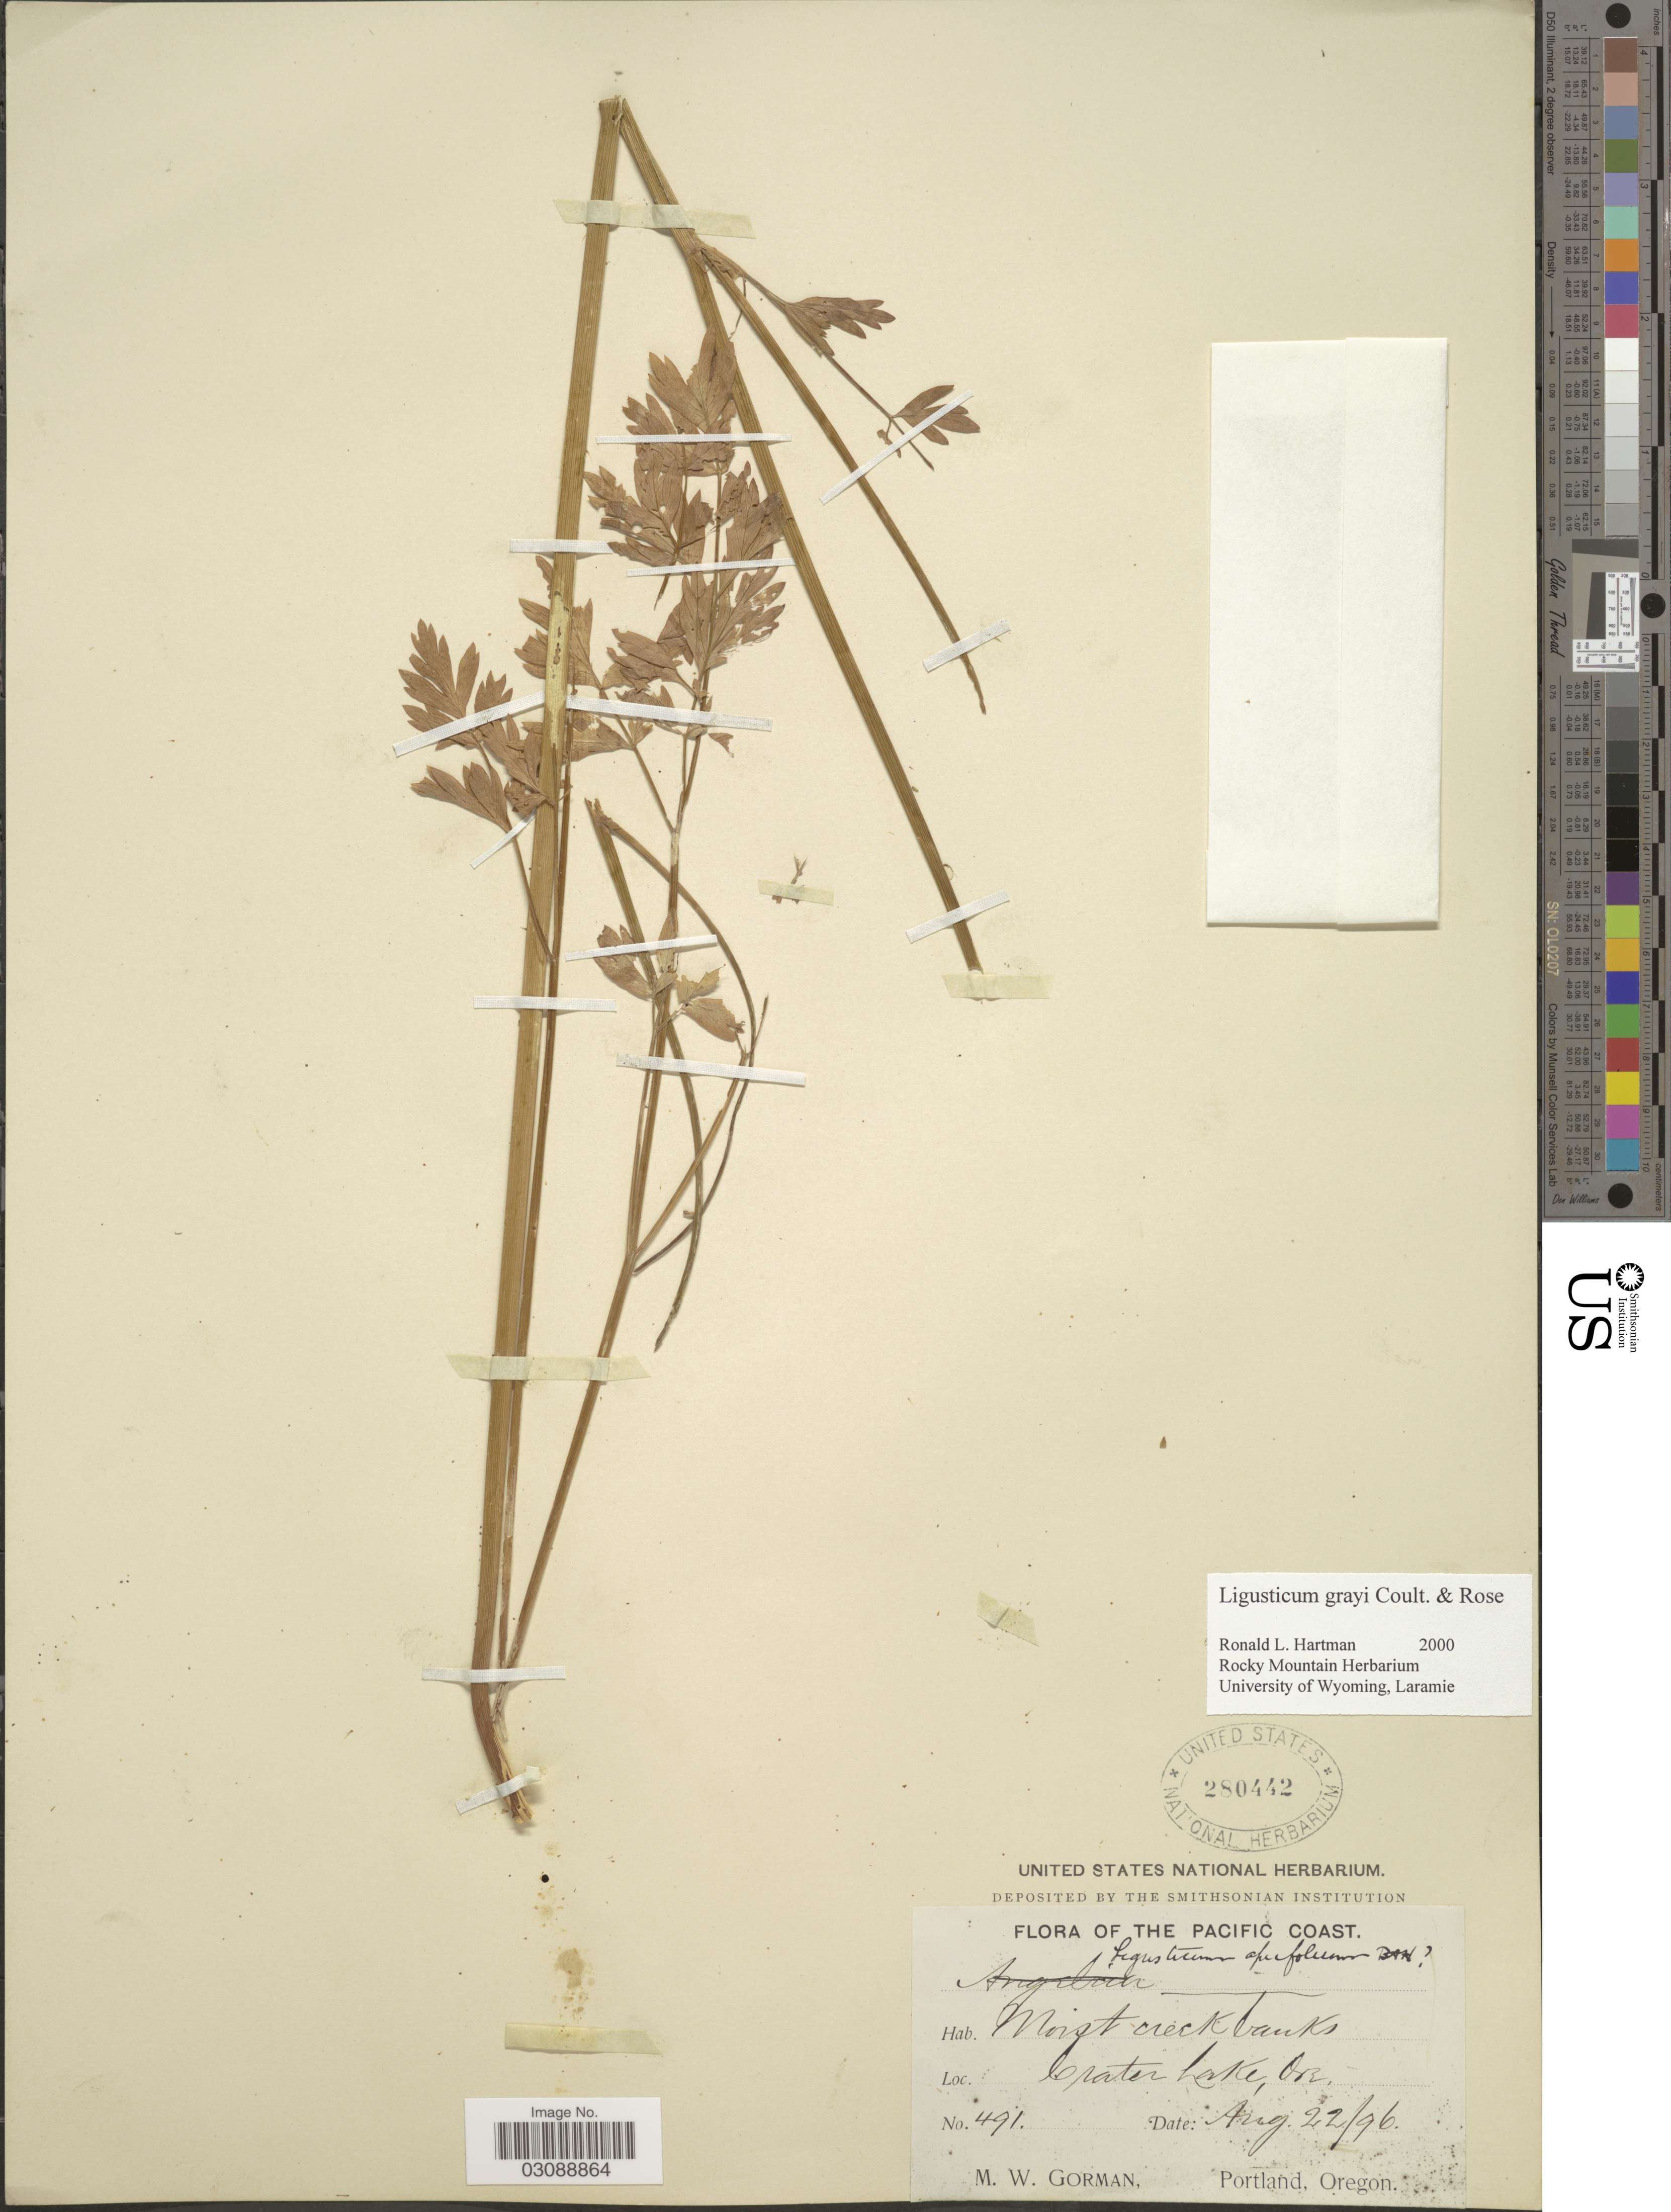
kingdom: Plantae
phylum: Tracheophyta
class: Magnoliopsida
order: Apiales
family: Apiaceae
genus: Ligusticum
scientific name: Ligusticum grayi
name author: J.M. Coult. & Rose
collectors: M. W. Gorman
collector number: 491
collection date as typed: Transcribed d/m/y: 22/8/96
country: United States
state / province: Oregon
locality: The Pacific Coast. Crater Lake.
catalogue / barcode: US 280442